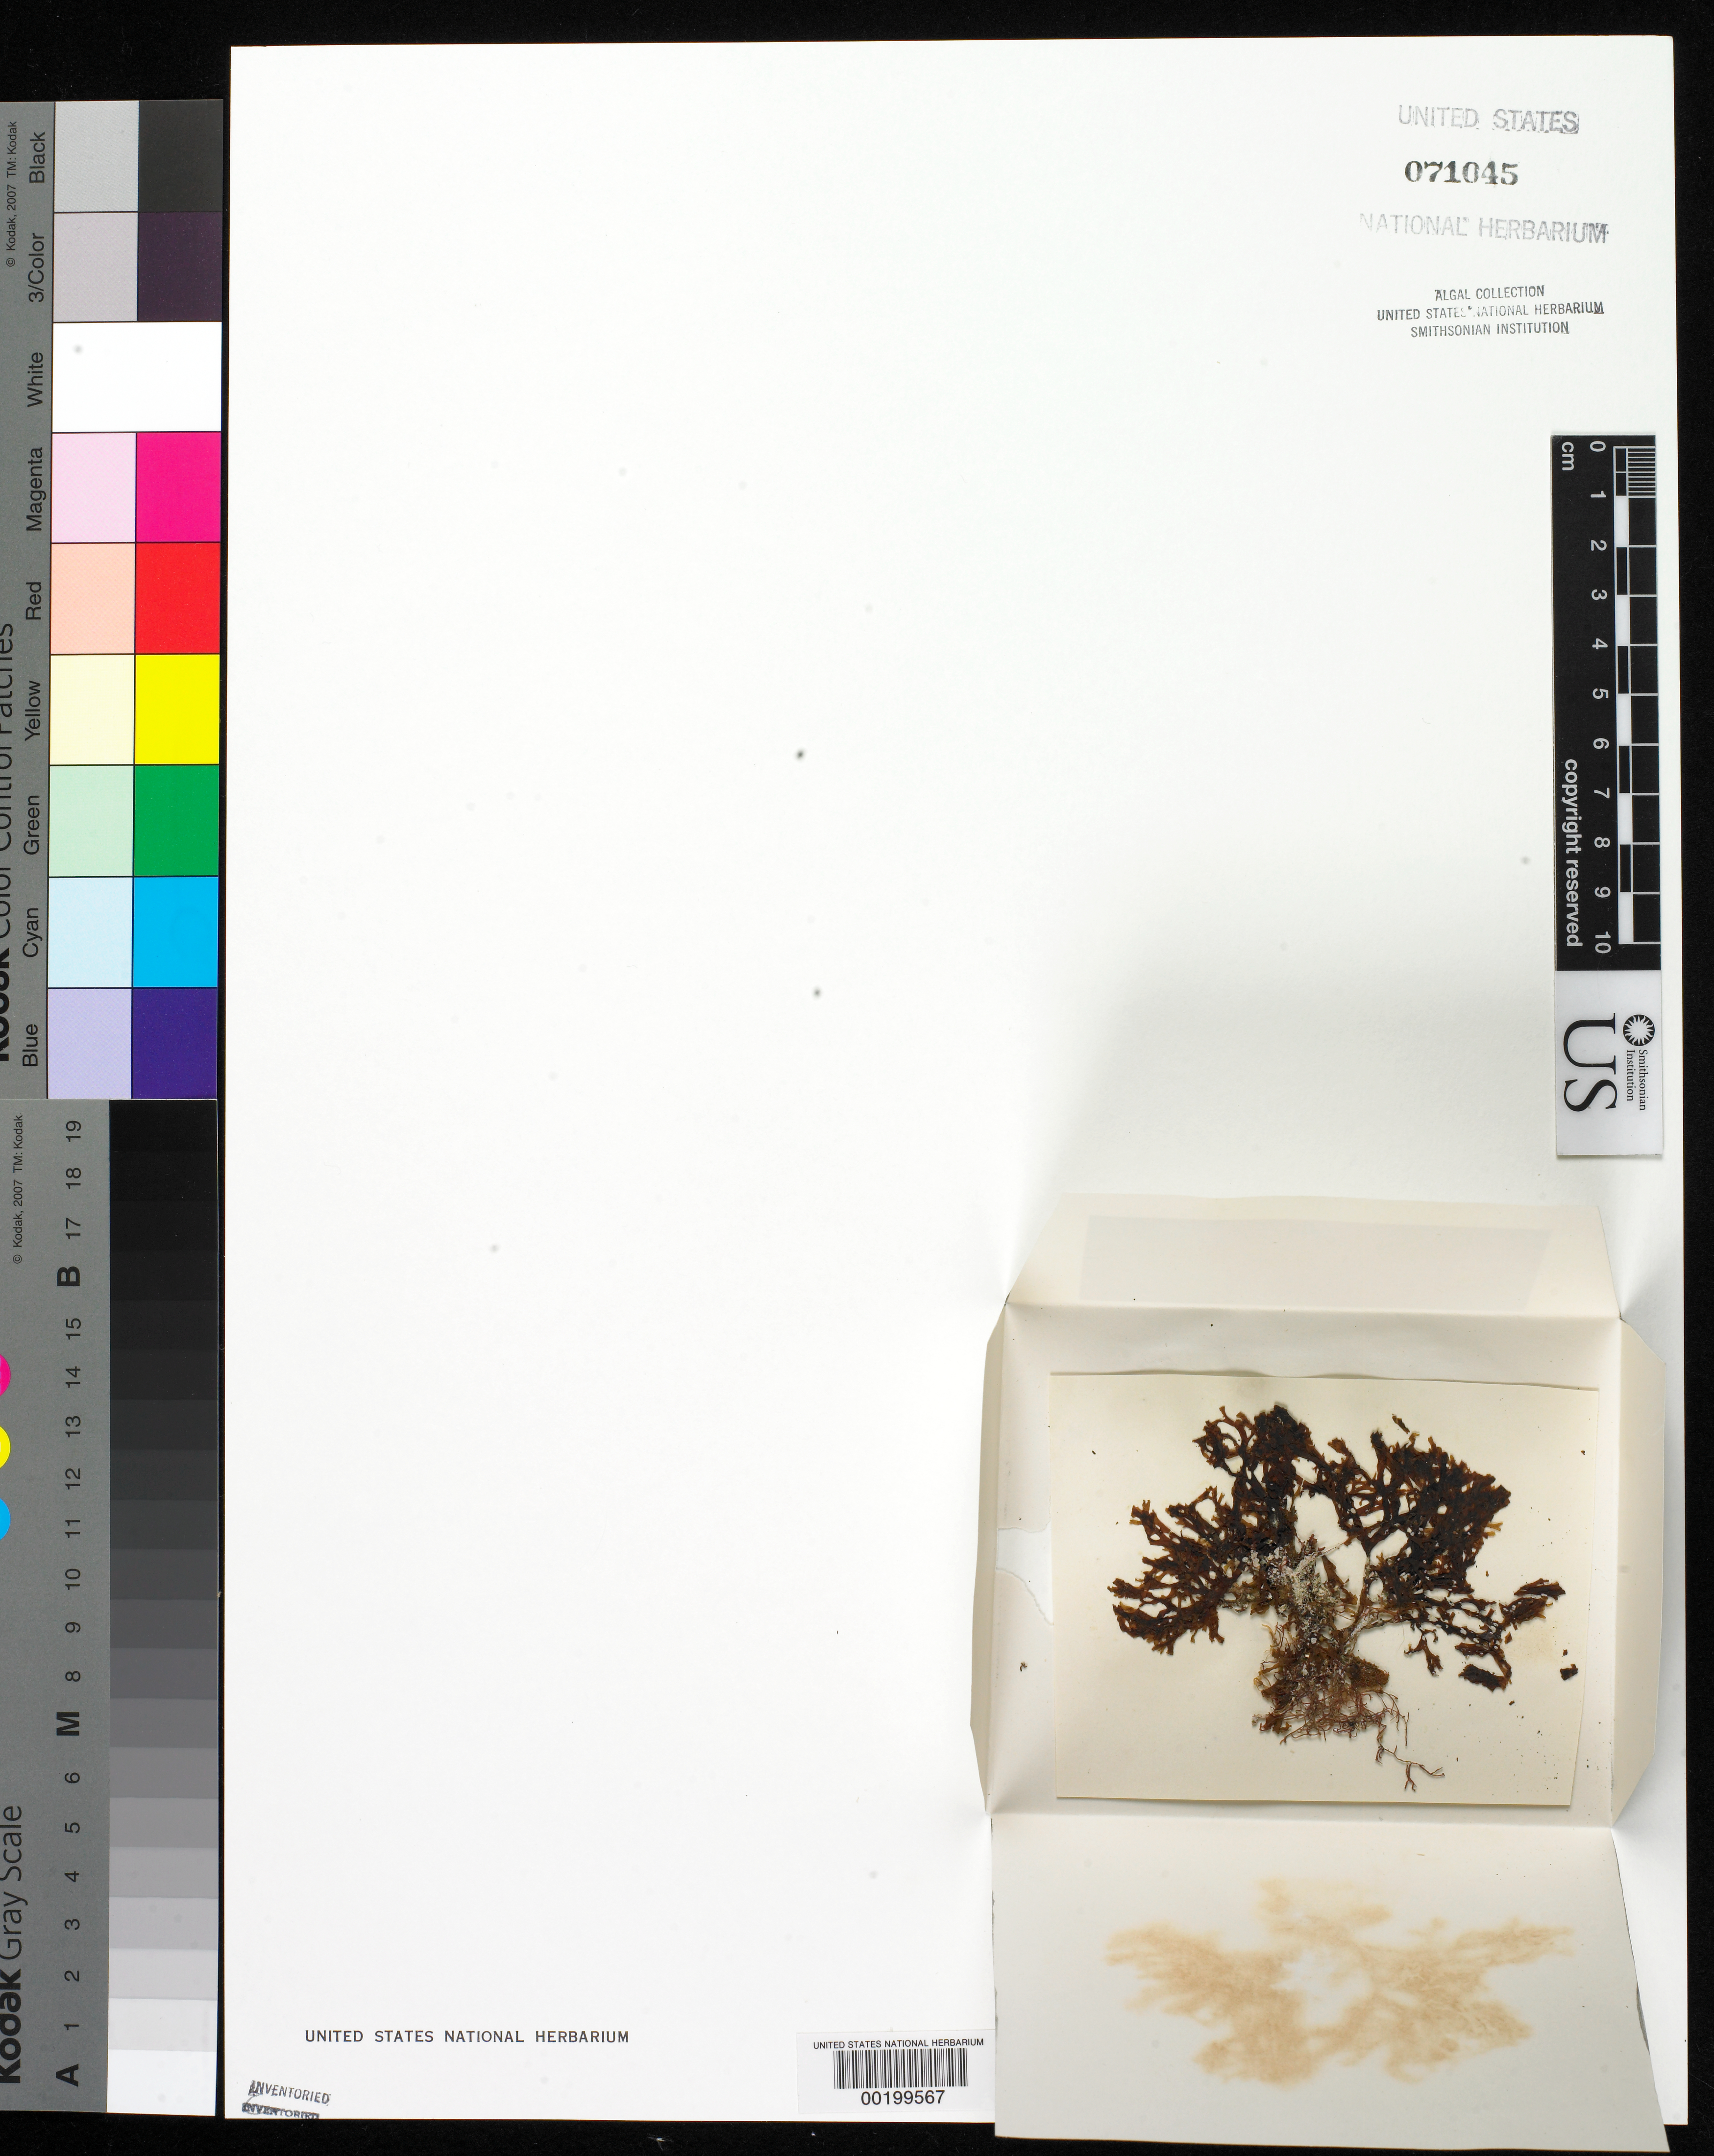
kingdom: Chromista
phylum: Ochrophyta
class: Phaeophyceae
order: Dictyotales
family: Dictyotaceae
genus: Dictyota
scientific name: Dictyota acutiloba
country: United States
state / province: Hawaii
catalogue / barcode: US 71045